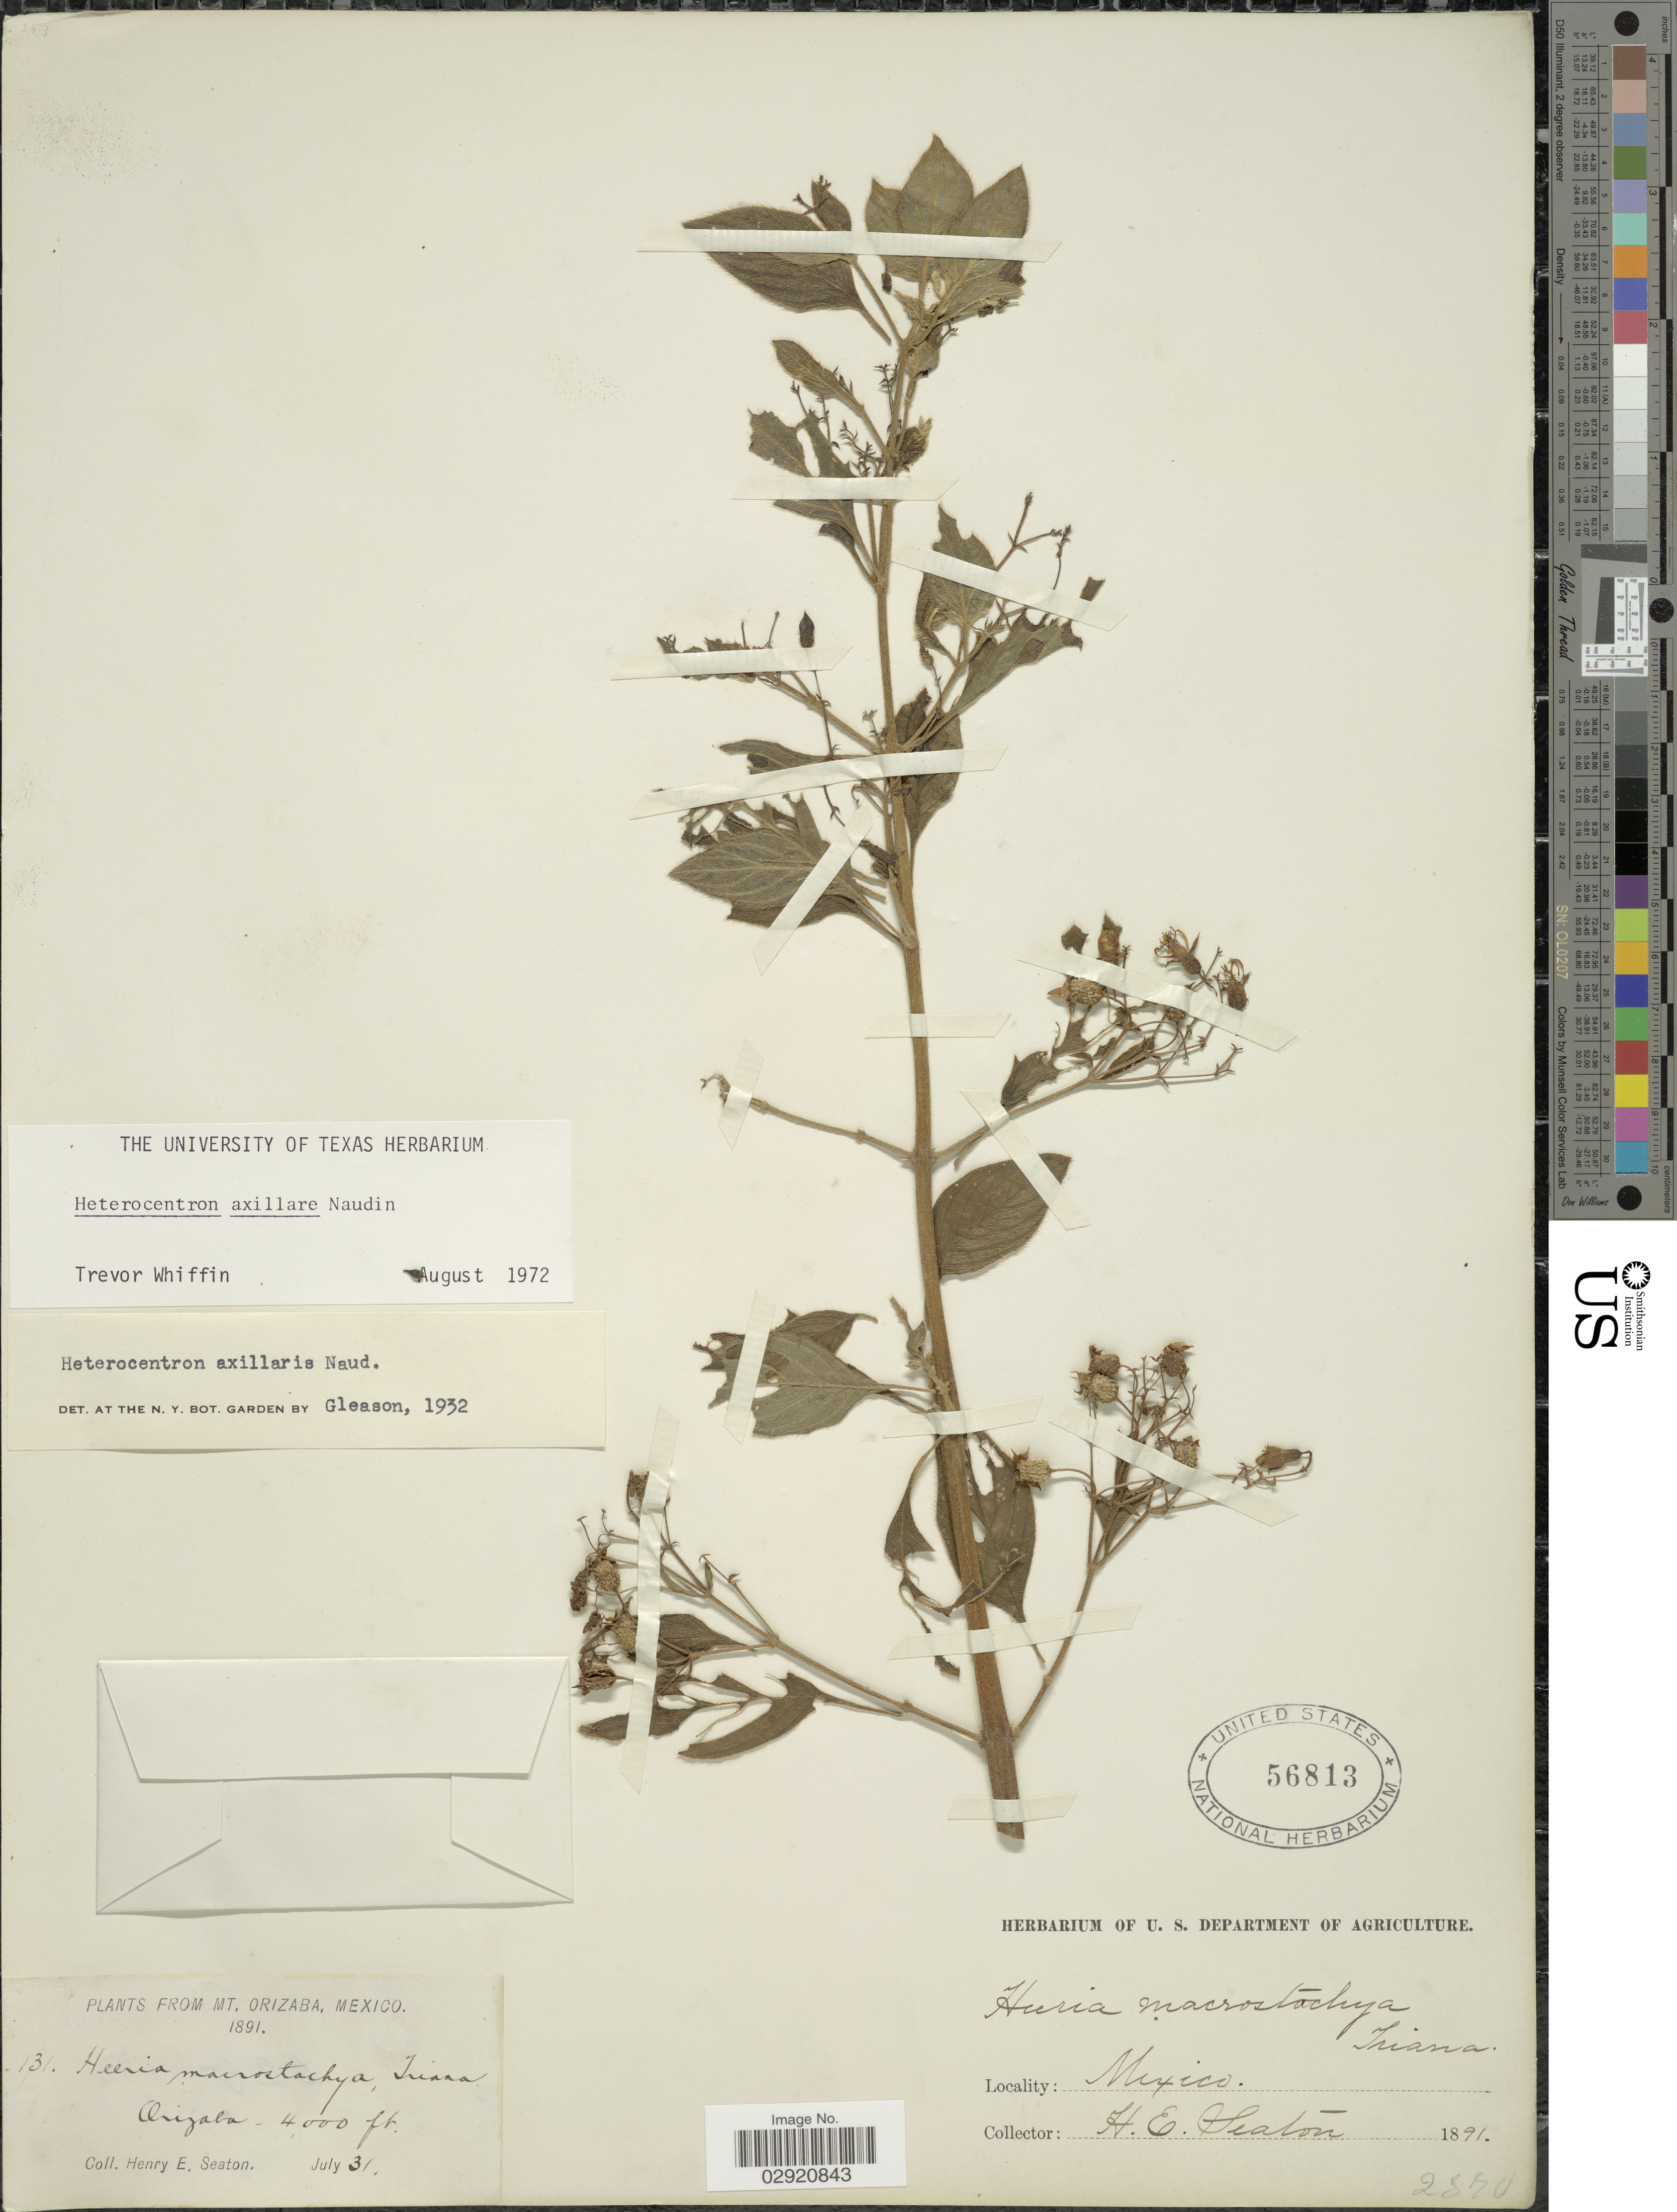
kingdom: Plantae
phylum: Tracheophyta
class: Magnoliopsida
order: Myrtales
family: Melastomataceae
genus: Heterocentron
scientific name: Heterocentron axillare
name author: Naudin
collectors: H. E. Seaton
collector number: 131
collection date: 1891-07-31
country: Mexico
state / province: Veracruz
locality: Mt. Orizaba. Orizaba.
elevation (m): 1219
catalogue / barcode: US 56813